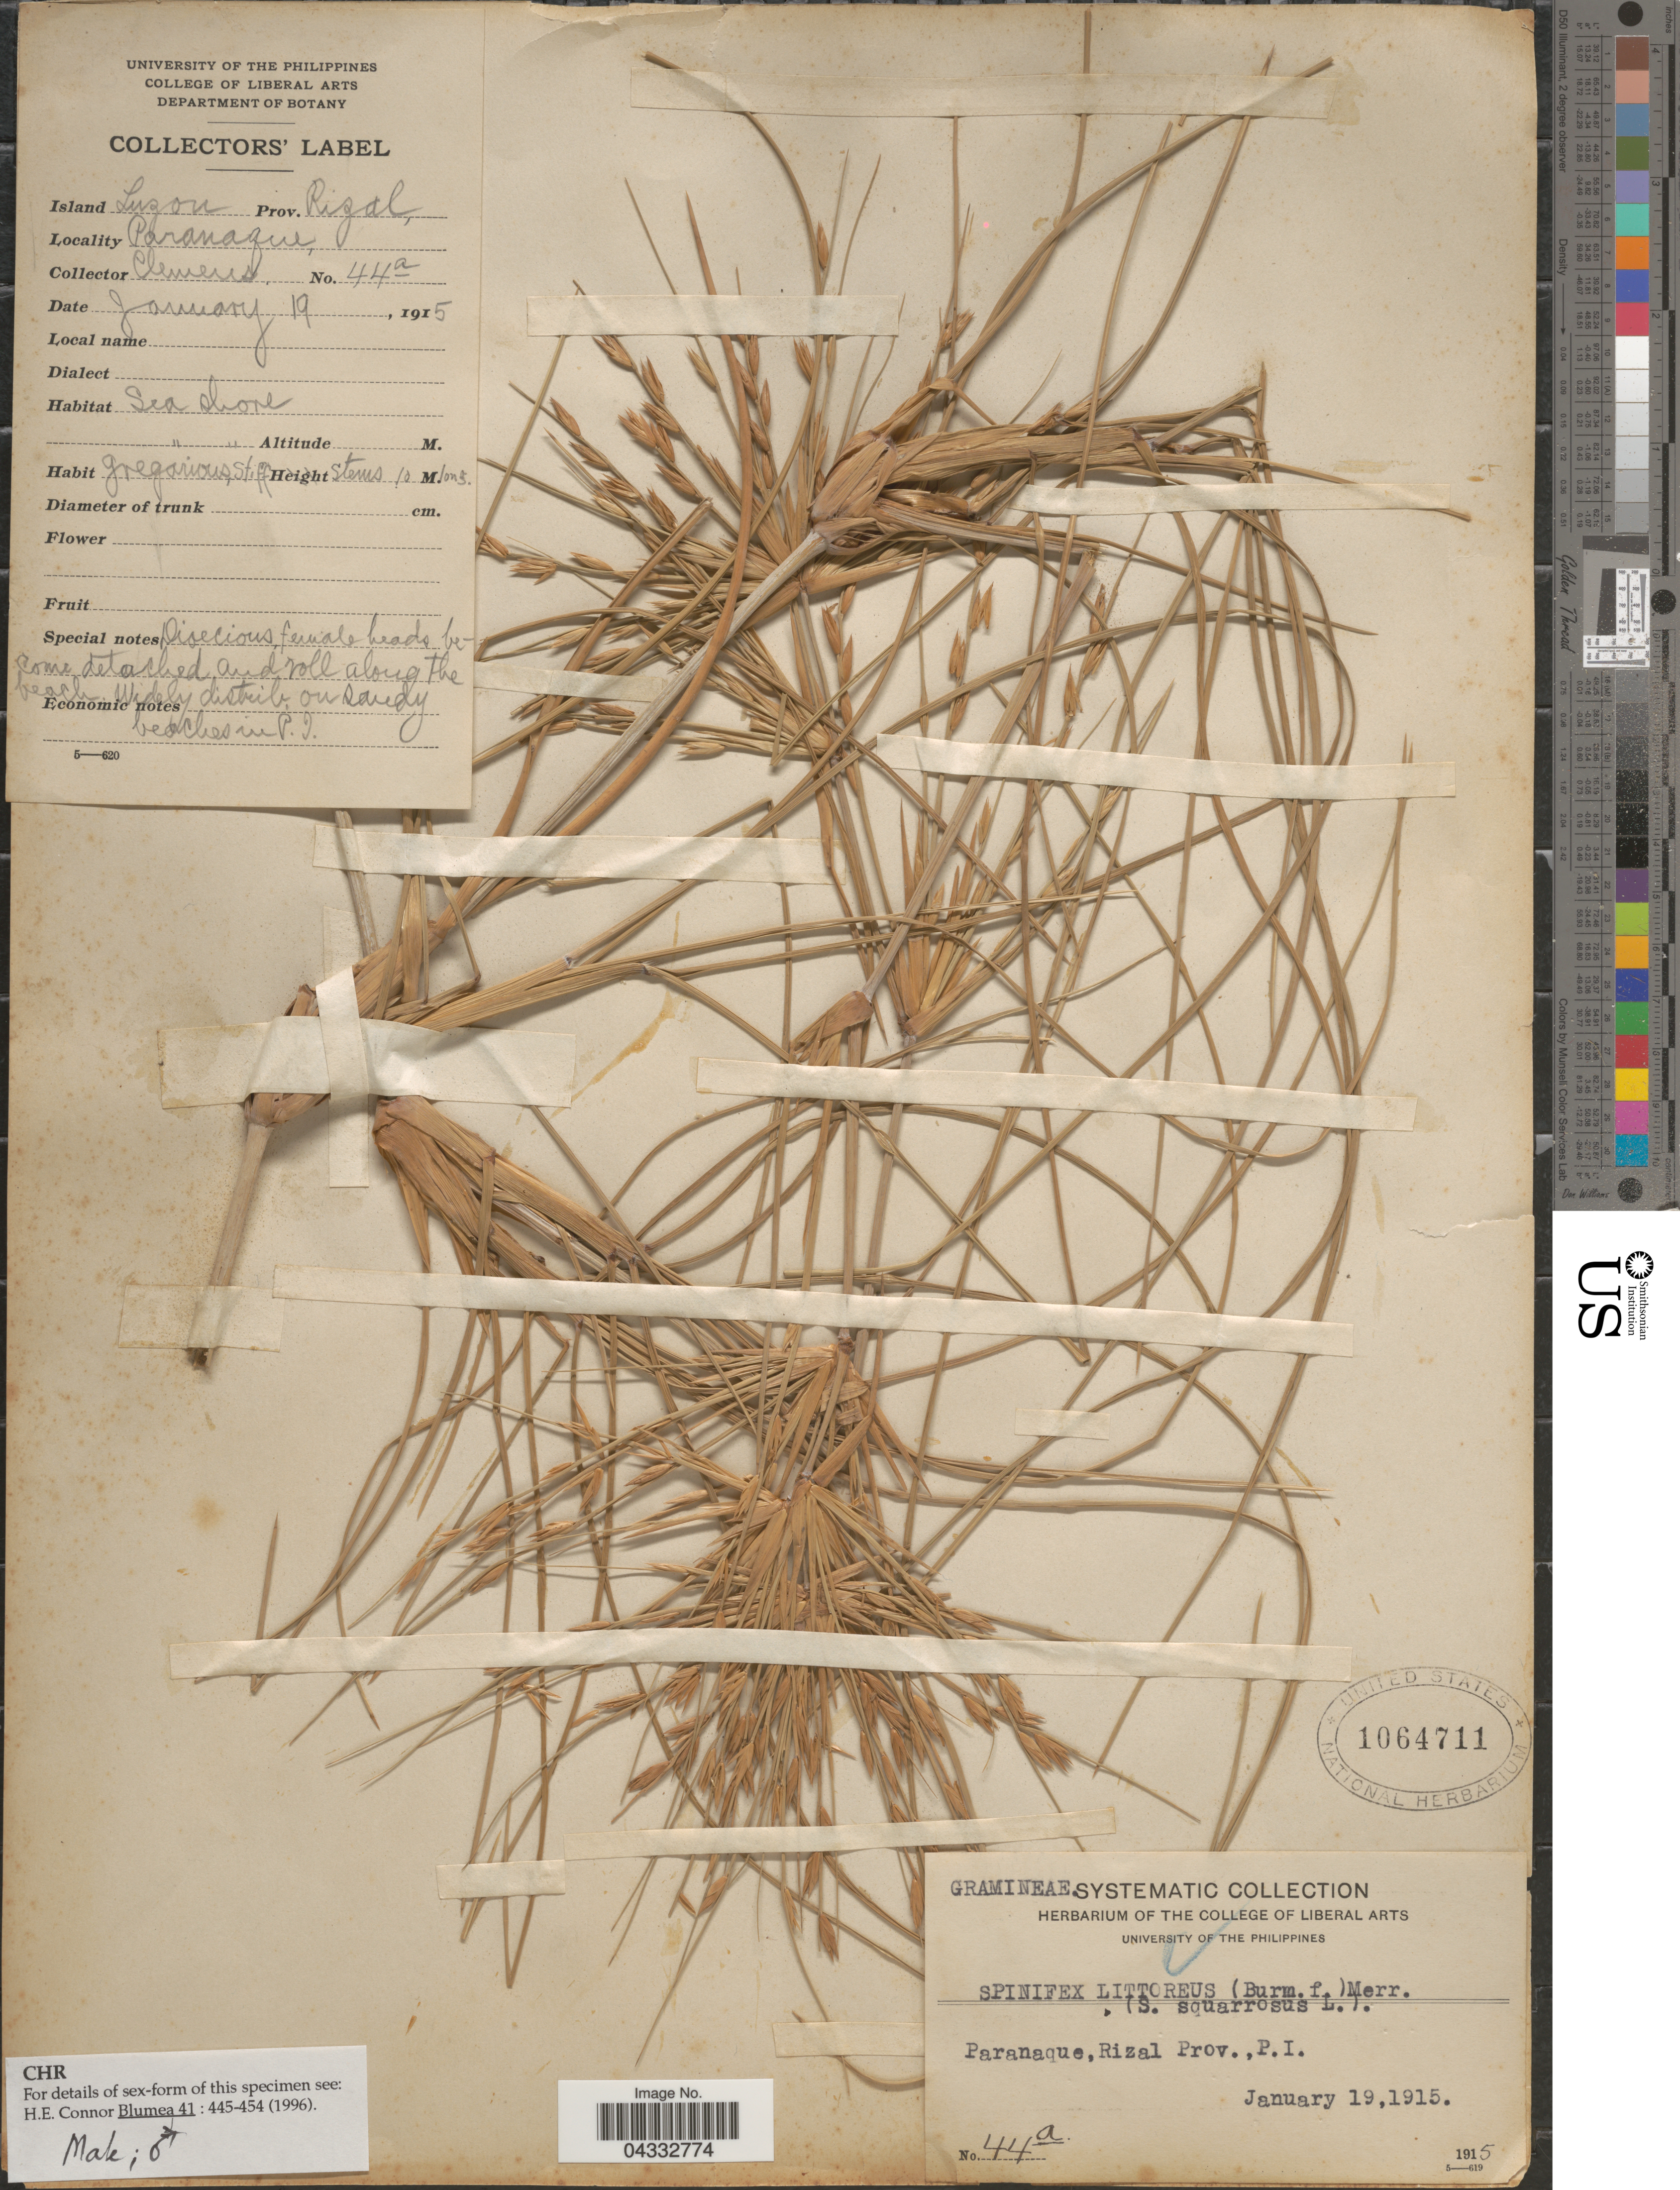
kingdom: Plantae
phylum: Tracheophyta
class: Liliopsida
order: Poales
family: Poaceae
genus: Spinifex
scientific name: Spinifex littoreus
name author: (Burm. f.) Merr.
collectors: -. Clemens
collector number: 44a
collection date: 1915-01-19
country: Philippines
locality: Island Luzon. Prov. Rizal. Paranaque.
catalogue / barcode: US 1064711